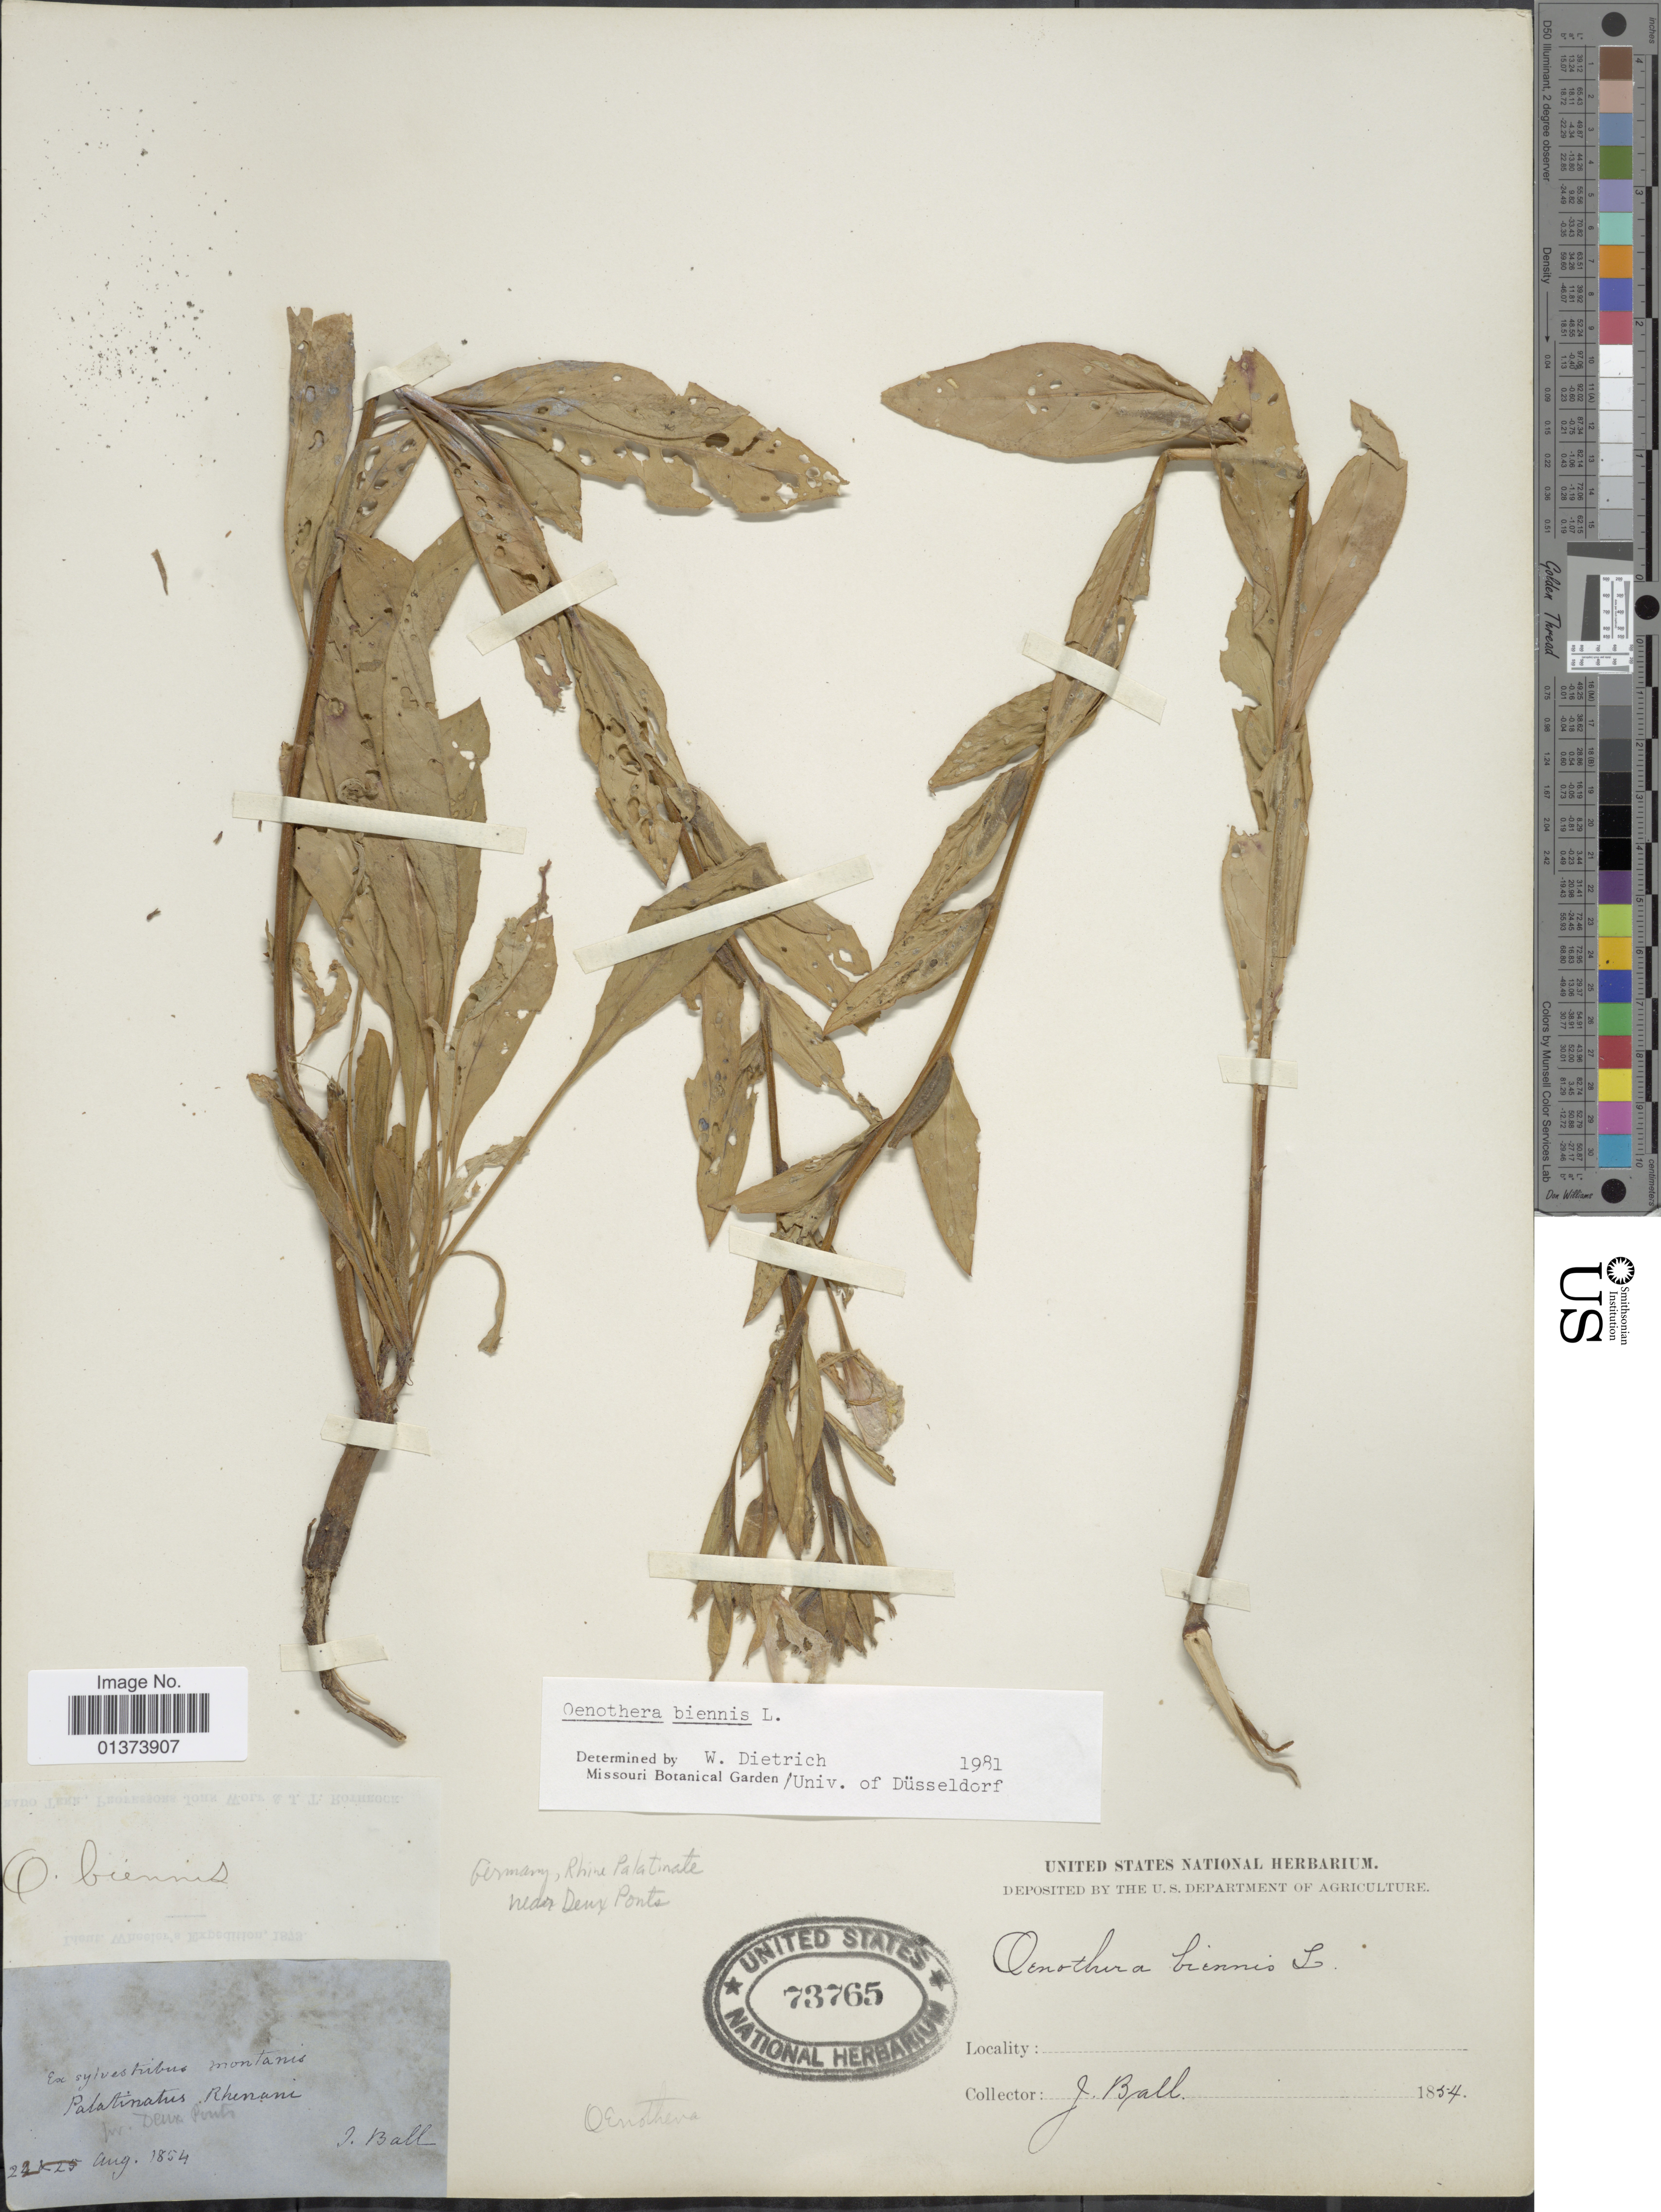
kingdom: Plantae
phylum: Tracheophyta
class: Magnoliopsida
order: Myrtales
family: Onagraceae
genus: Oenothera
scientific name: Oenothera biennis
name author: L.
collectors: J. Ball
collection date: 1854-08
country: Germany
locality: Ex sylvestribus montanis Palatinabus Rhenani, pr. Deux Ponts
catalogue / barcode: US 73765